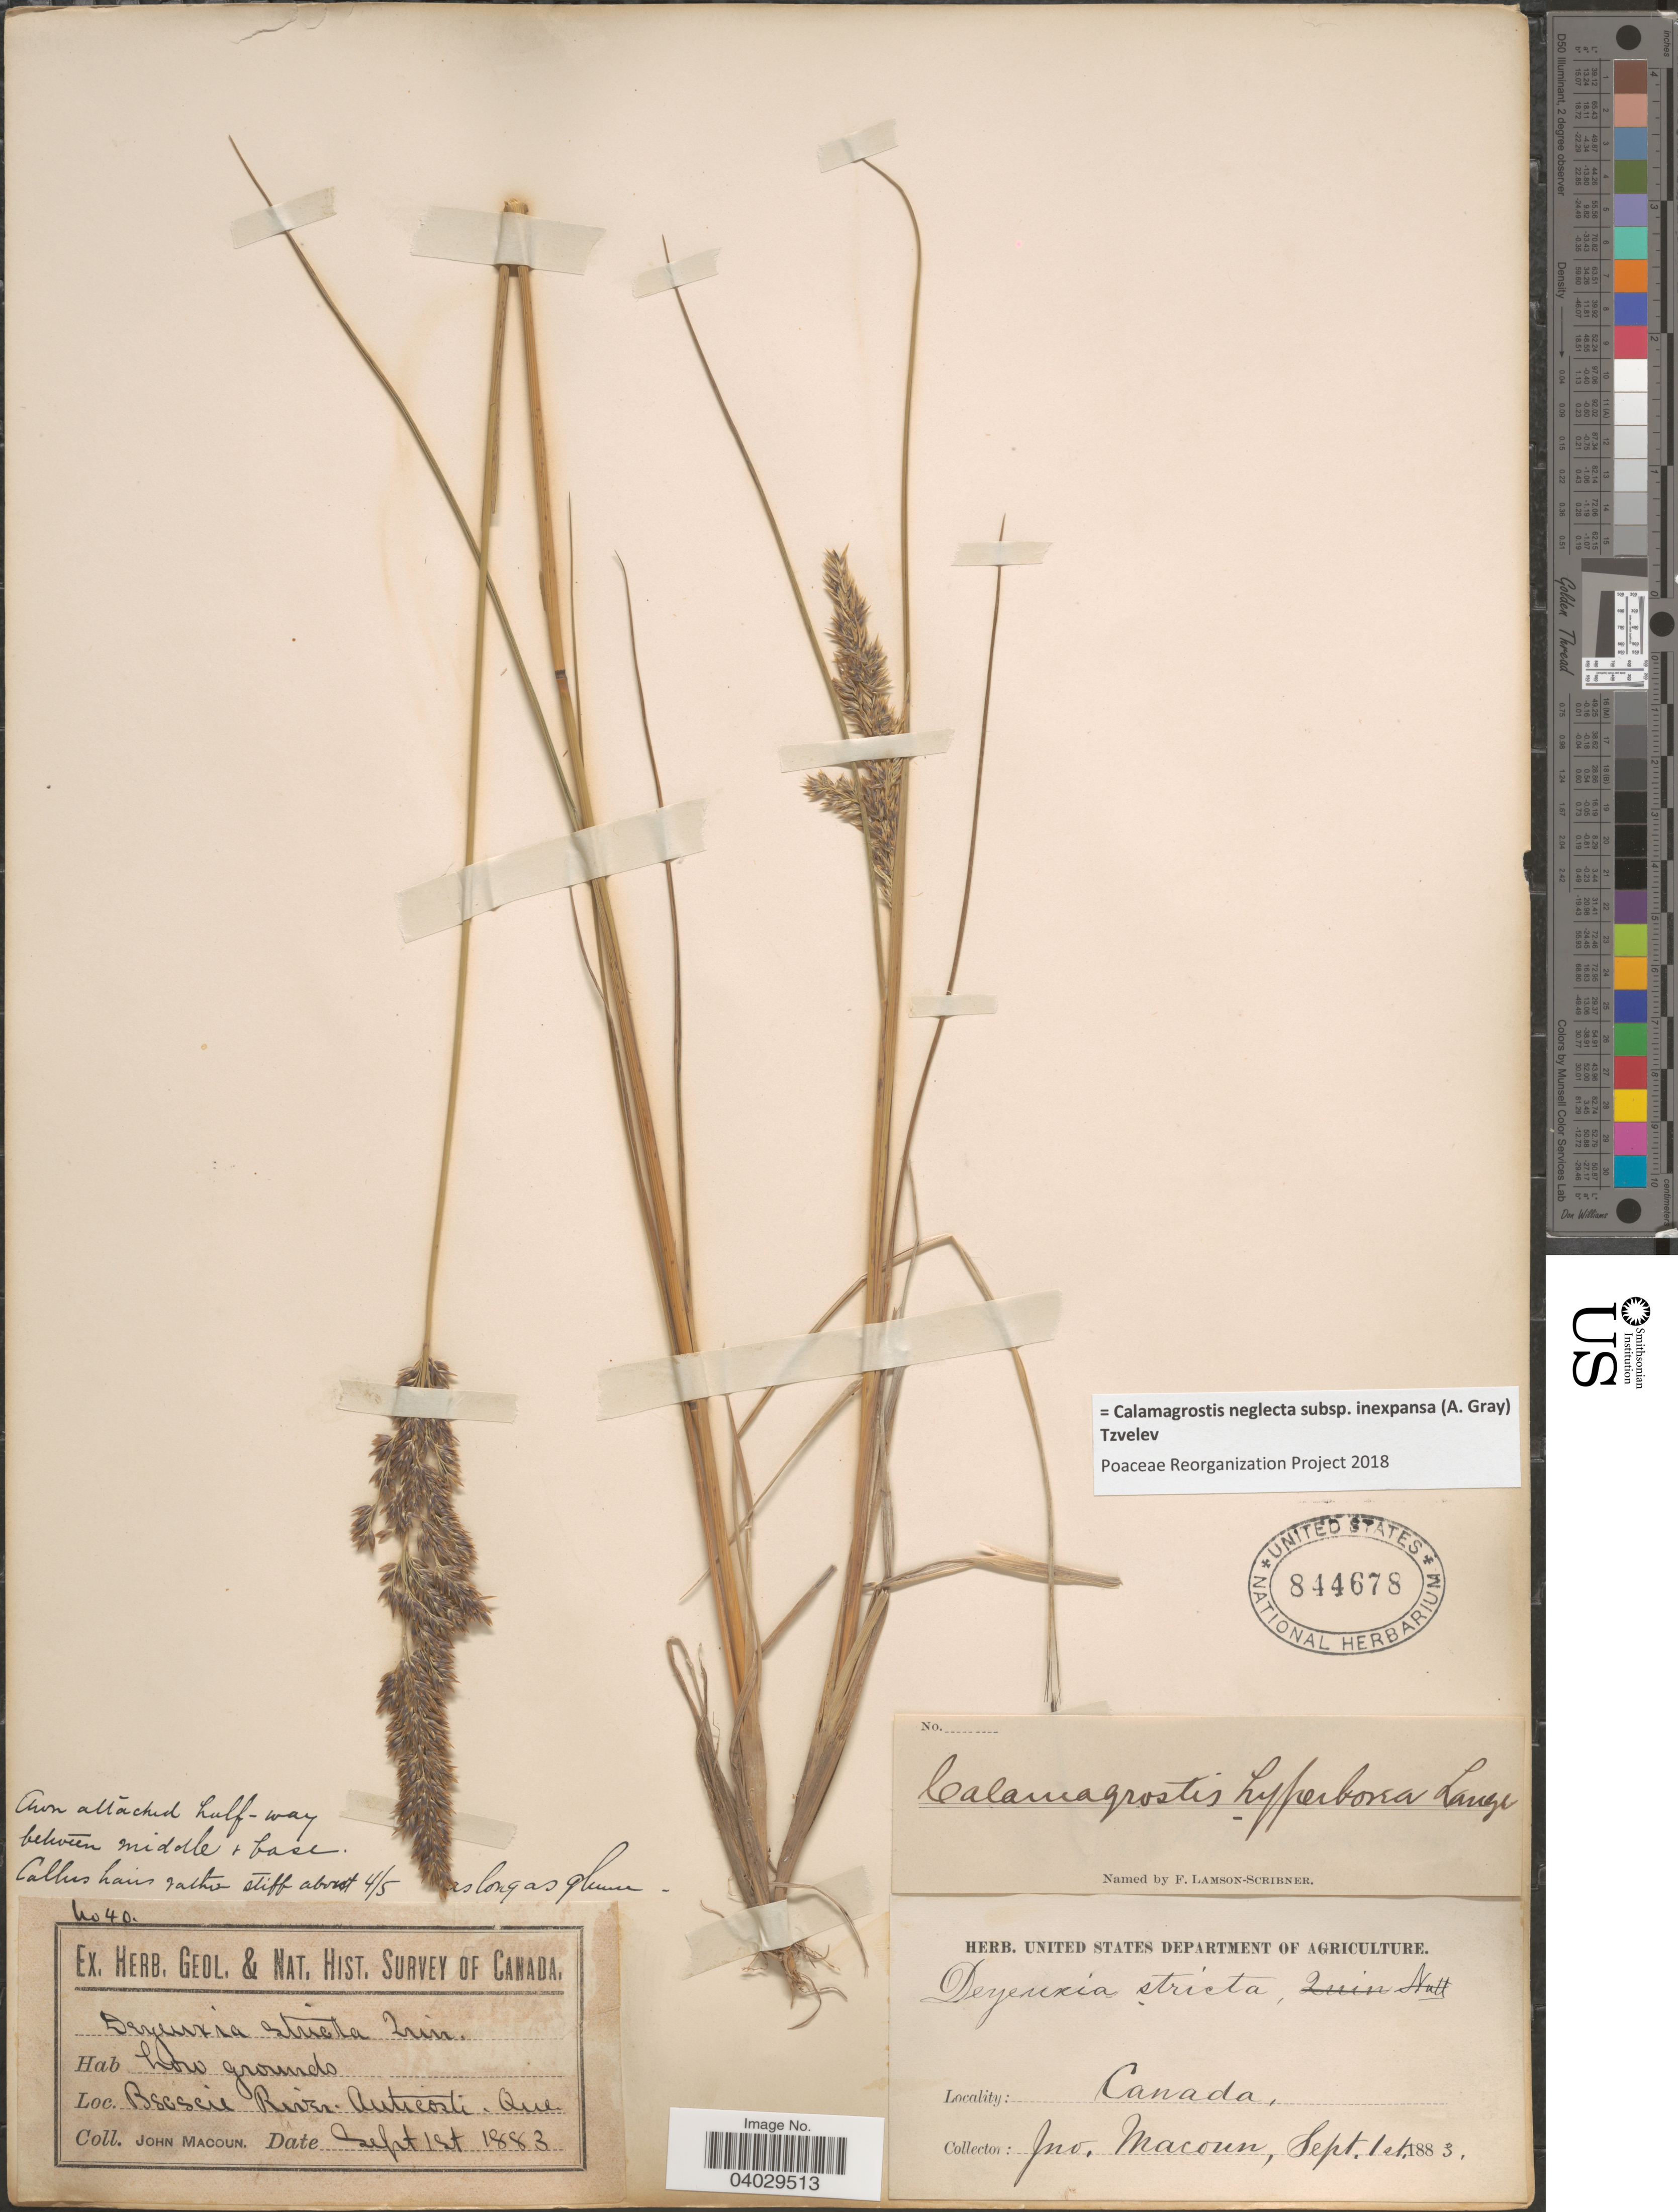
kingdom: Plantae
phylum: Tracheophyta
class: Liliopsida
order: Poales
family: Poaceae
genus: Calamagrostis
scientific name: Calamagrostis neglecta subsp. inexpansa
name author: (A. Gray) Tzvelev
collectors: J. Macoun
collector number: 40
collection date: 1883-09-01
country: Canada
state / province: Quebec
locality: Becscie River. Anticosti.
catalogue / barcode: US 844678